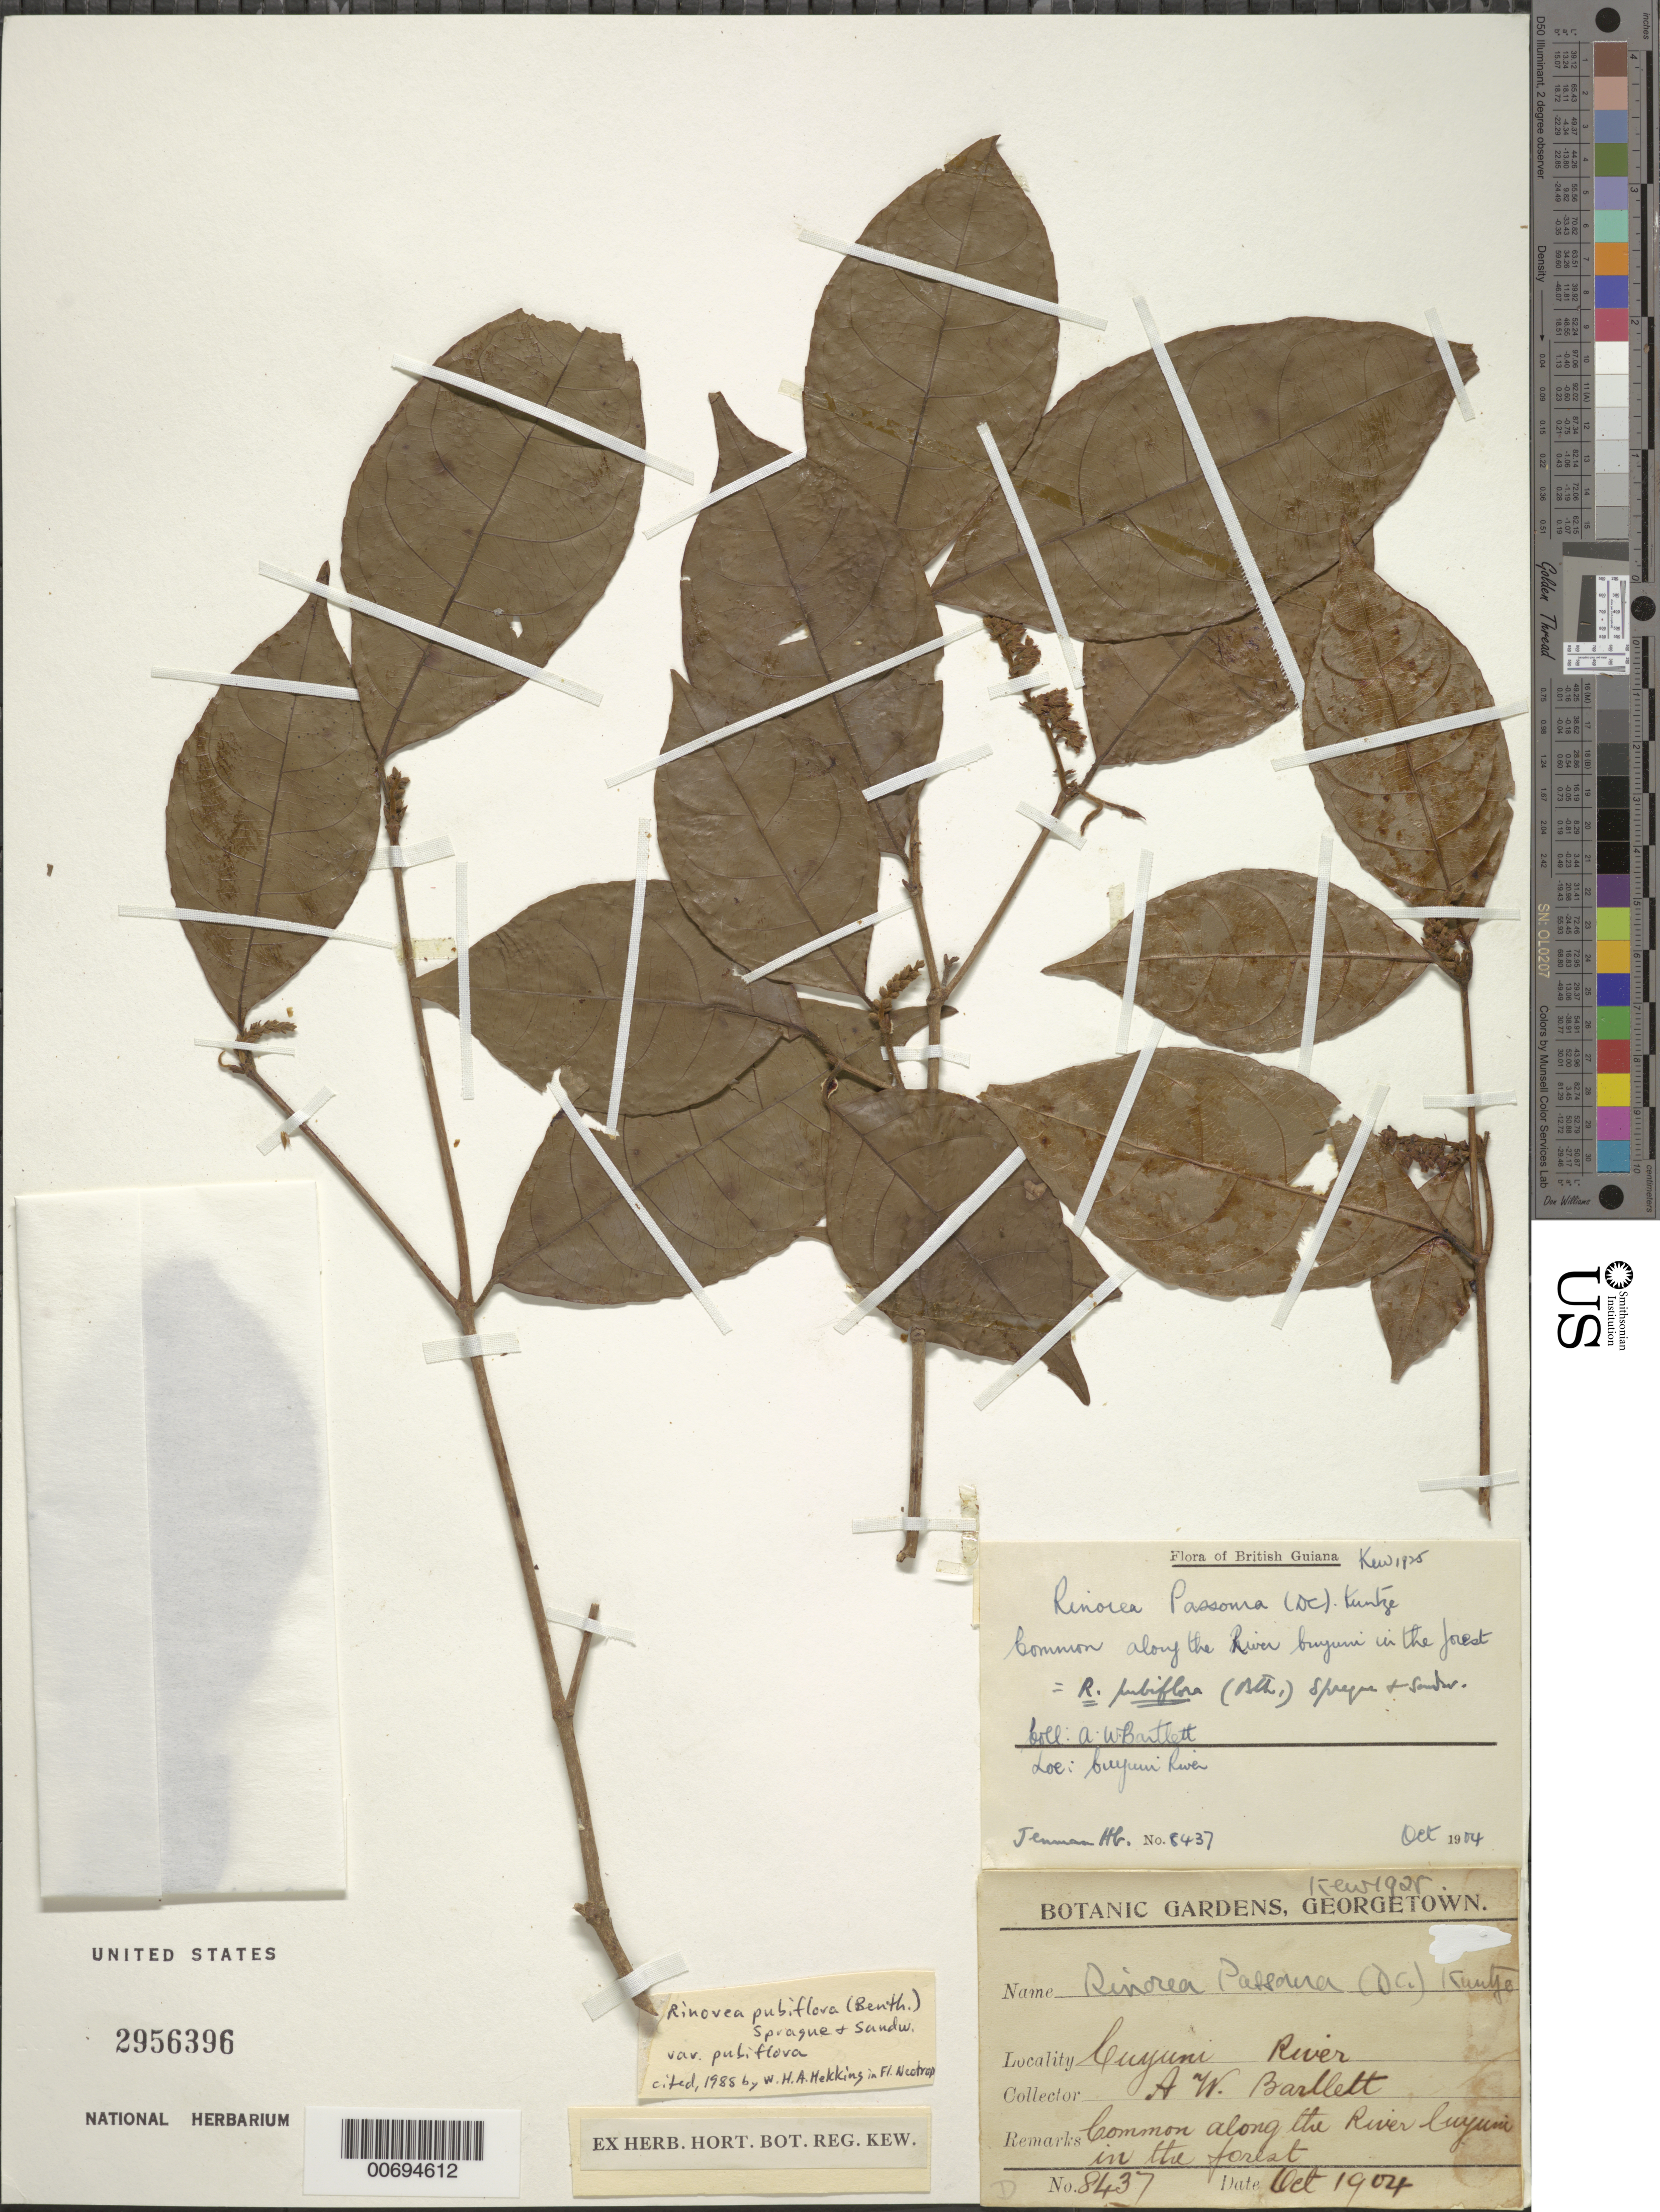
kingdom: Plantae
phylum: Tracheophyta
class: Magnoliopsida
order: Malpighiales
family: Violaceae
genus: Rinorea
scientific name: Rinorea pubiflora var. pubiflora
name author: (Benth.) Sprague & Sandwith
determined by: Hekking, W. H. A.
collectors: A. W. Bartlett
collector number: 8437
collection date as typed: Oct-04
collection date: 2004-10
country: Guyana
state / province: Cuyuni-Mazaruni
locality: Cuyuni R.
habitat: Forest along river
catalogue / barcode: US 2956396